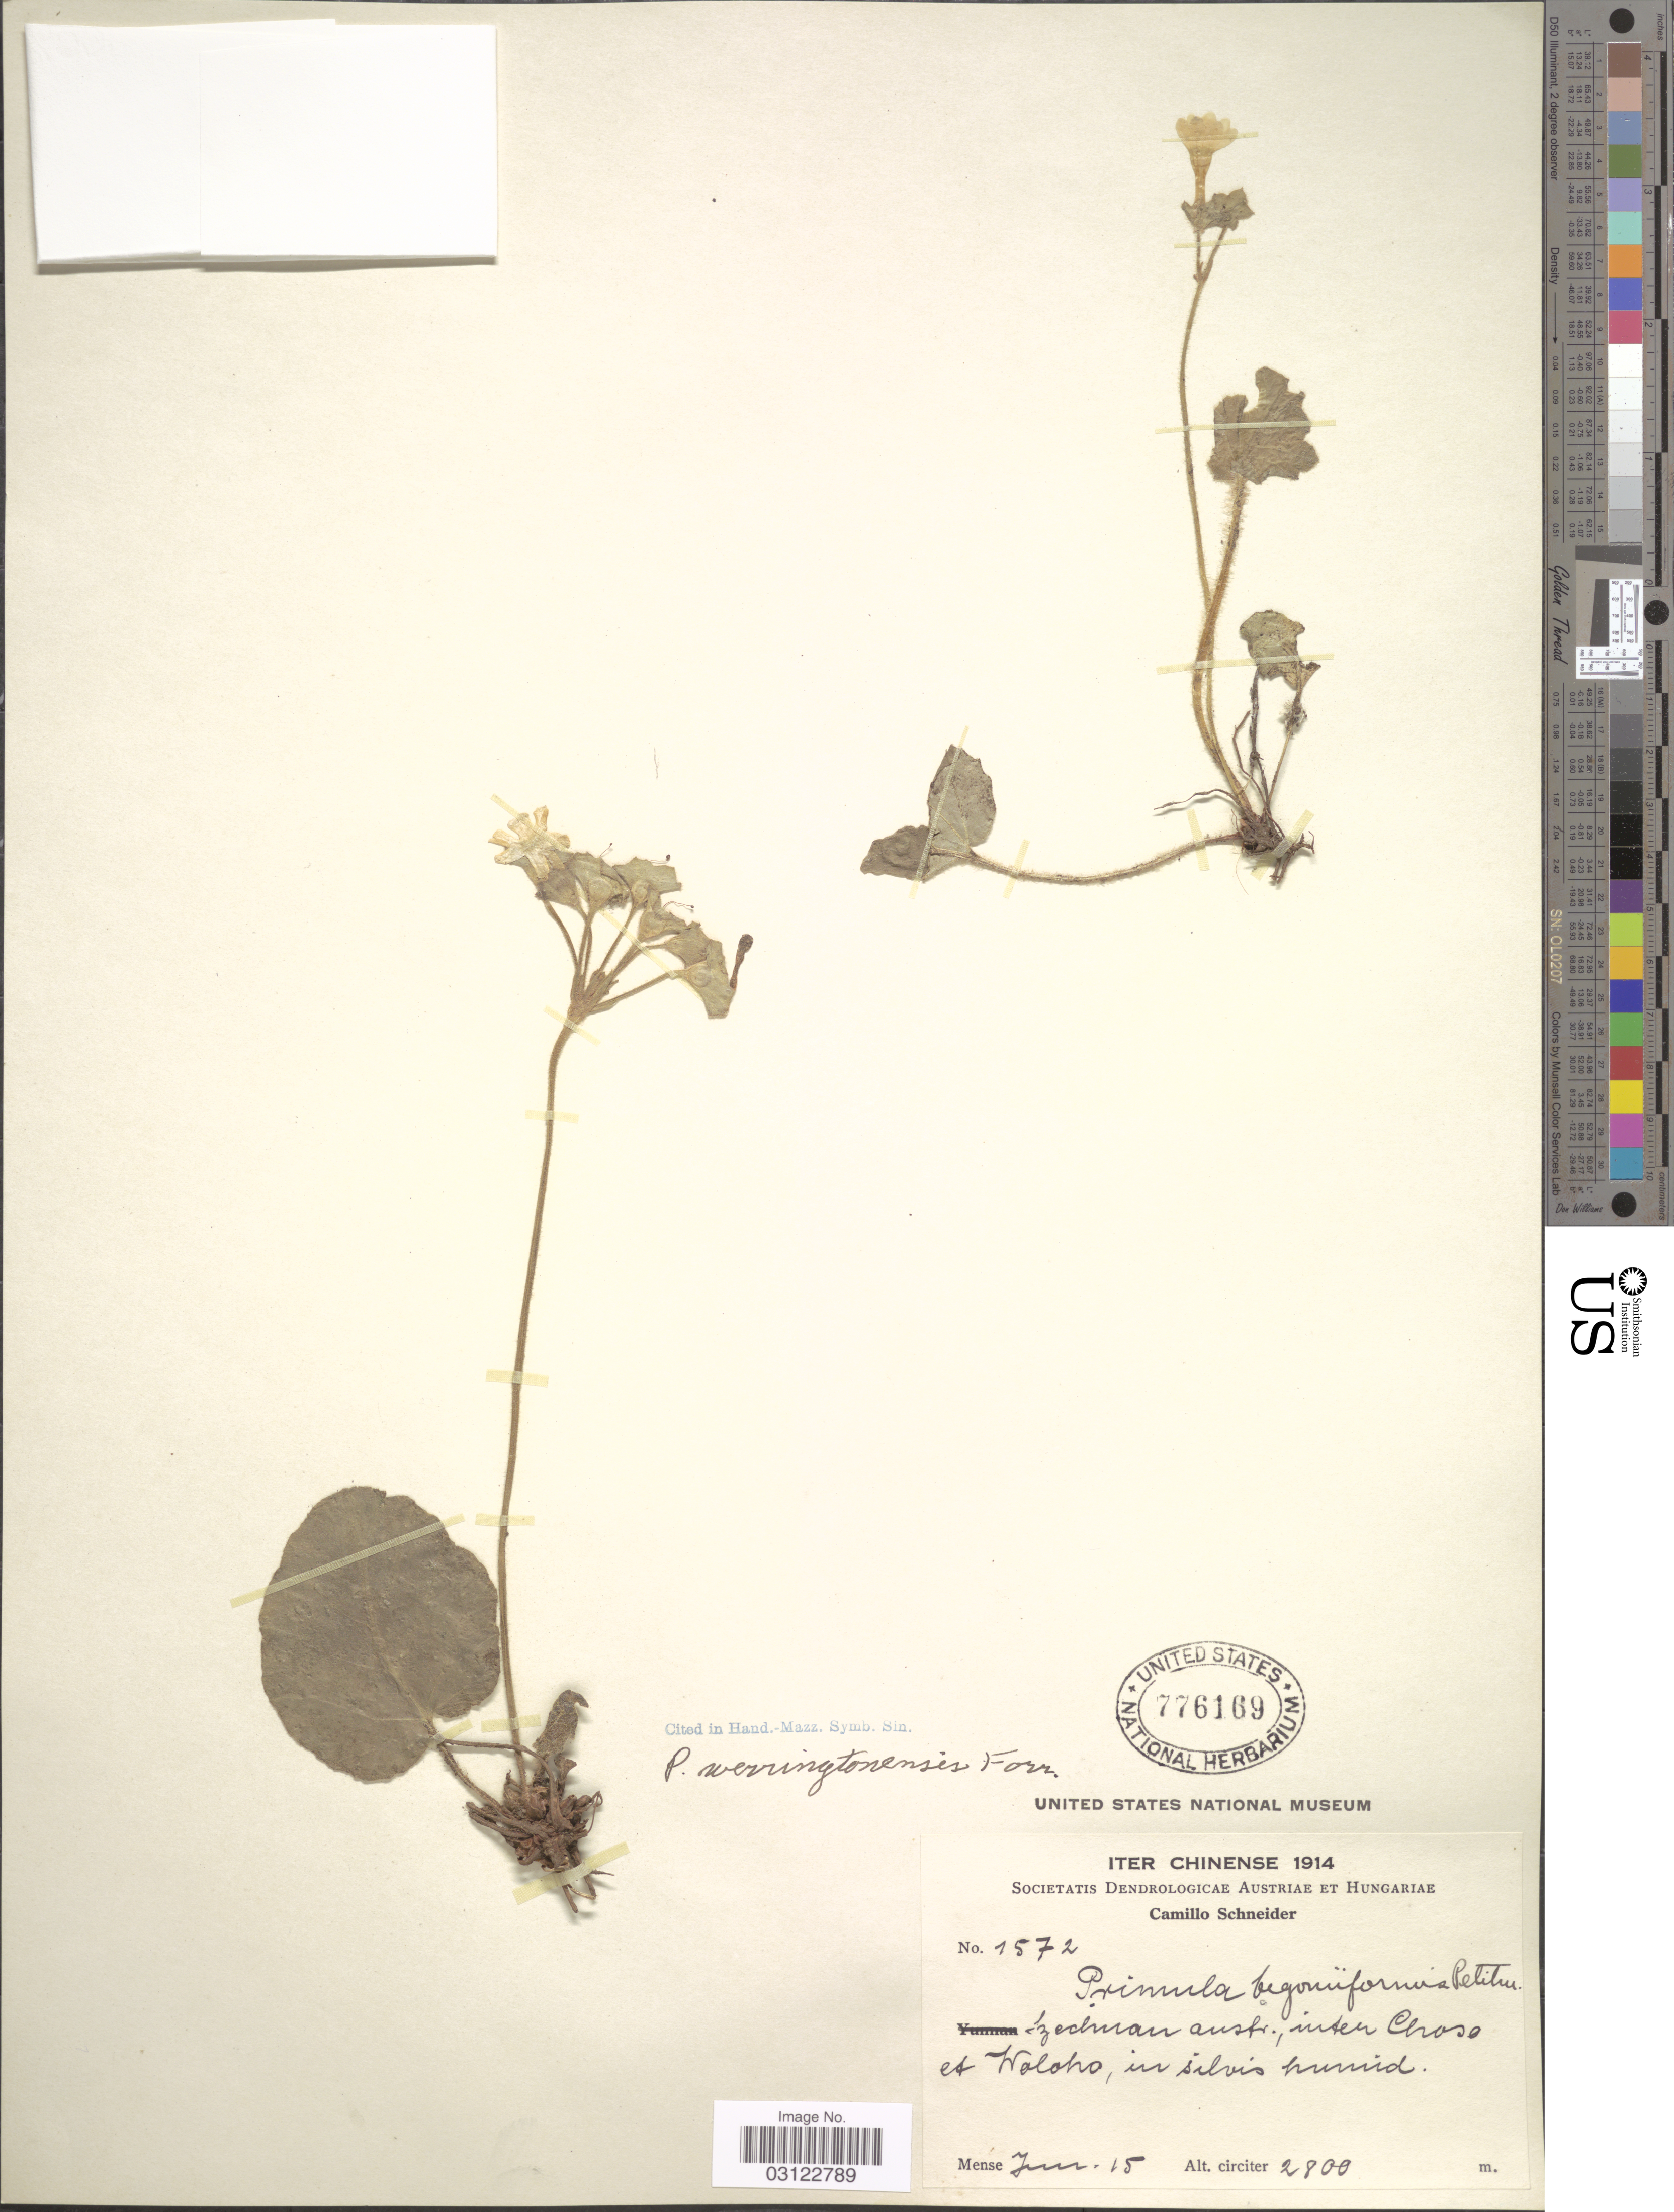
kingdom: Plantae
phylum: Tracheophyta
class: Magnoliopsida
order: Ericales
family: Primulaceae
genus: Primula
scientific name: Primula werringtonensis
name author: Forrest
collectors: C. K. Schneider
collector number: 1572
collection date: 1914-06-15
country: China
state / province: Sichuan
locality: Chinense. Szechuan austr., inter Choso et Woloho, in silvis humid. [interpreted]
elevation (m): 2800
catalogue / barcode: US 776169